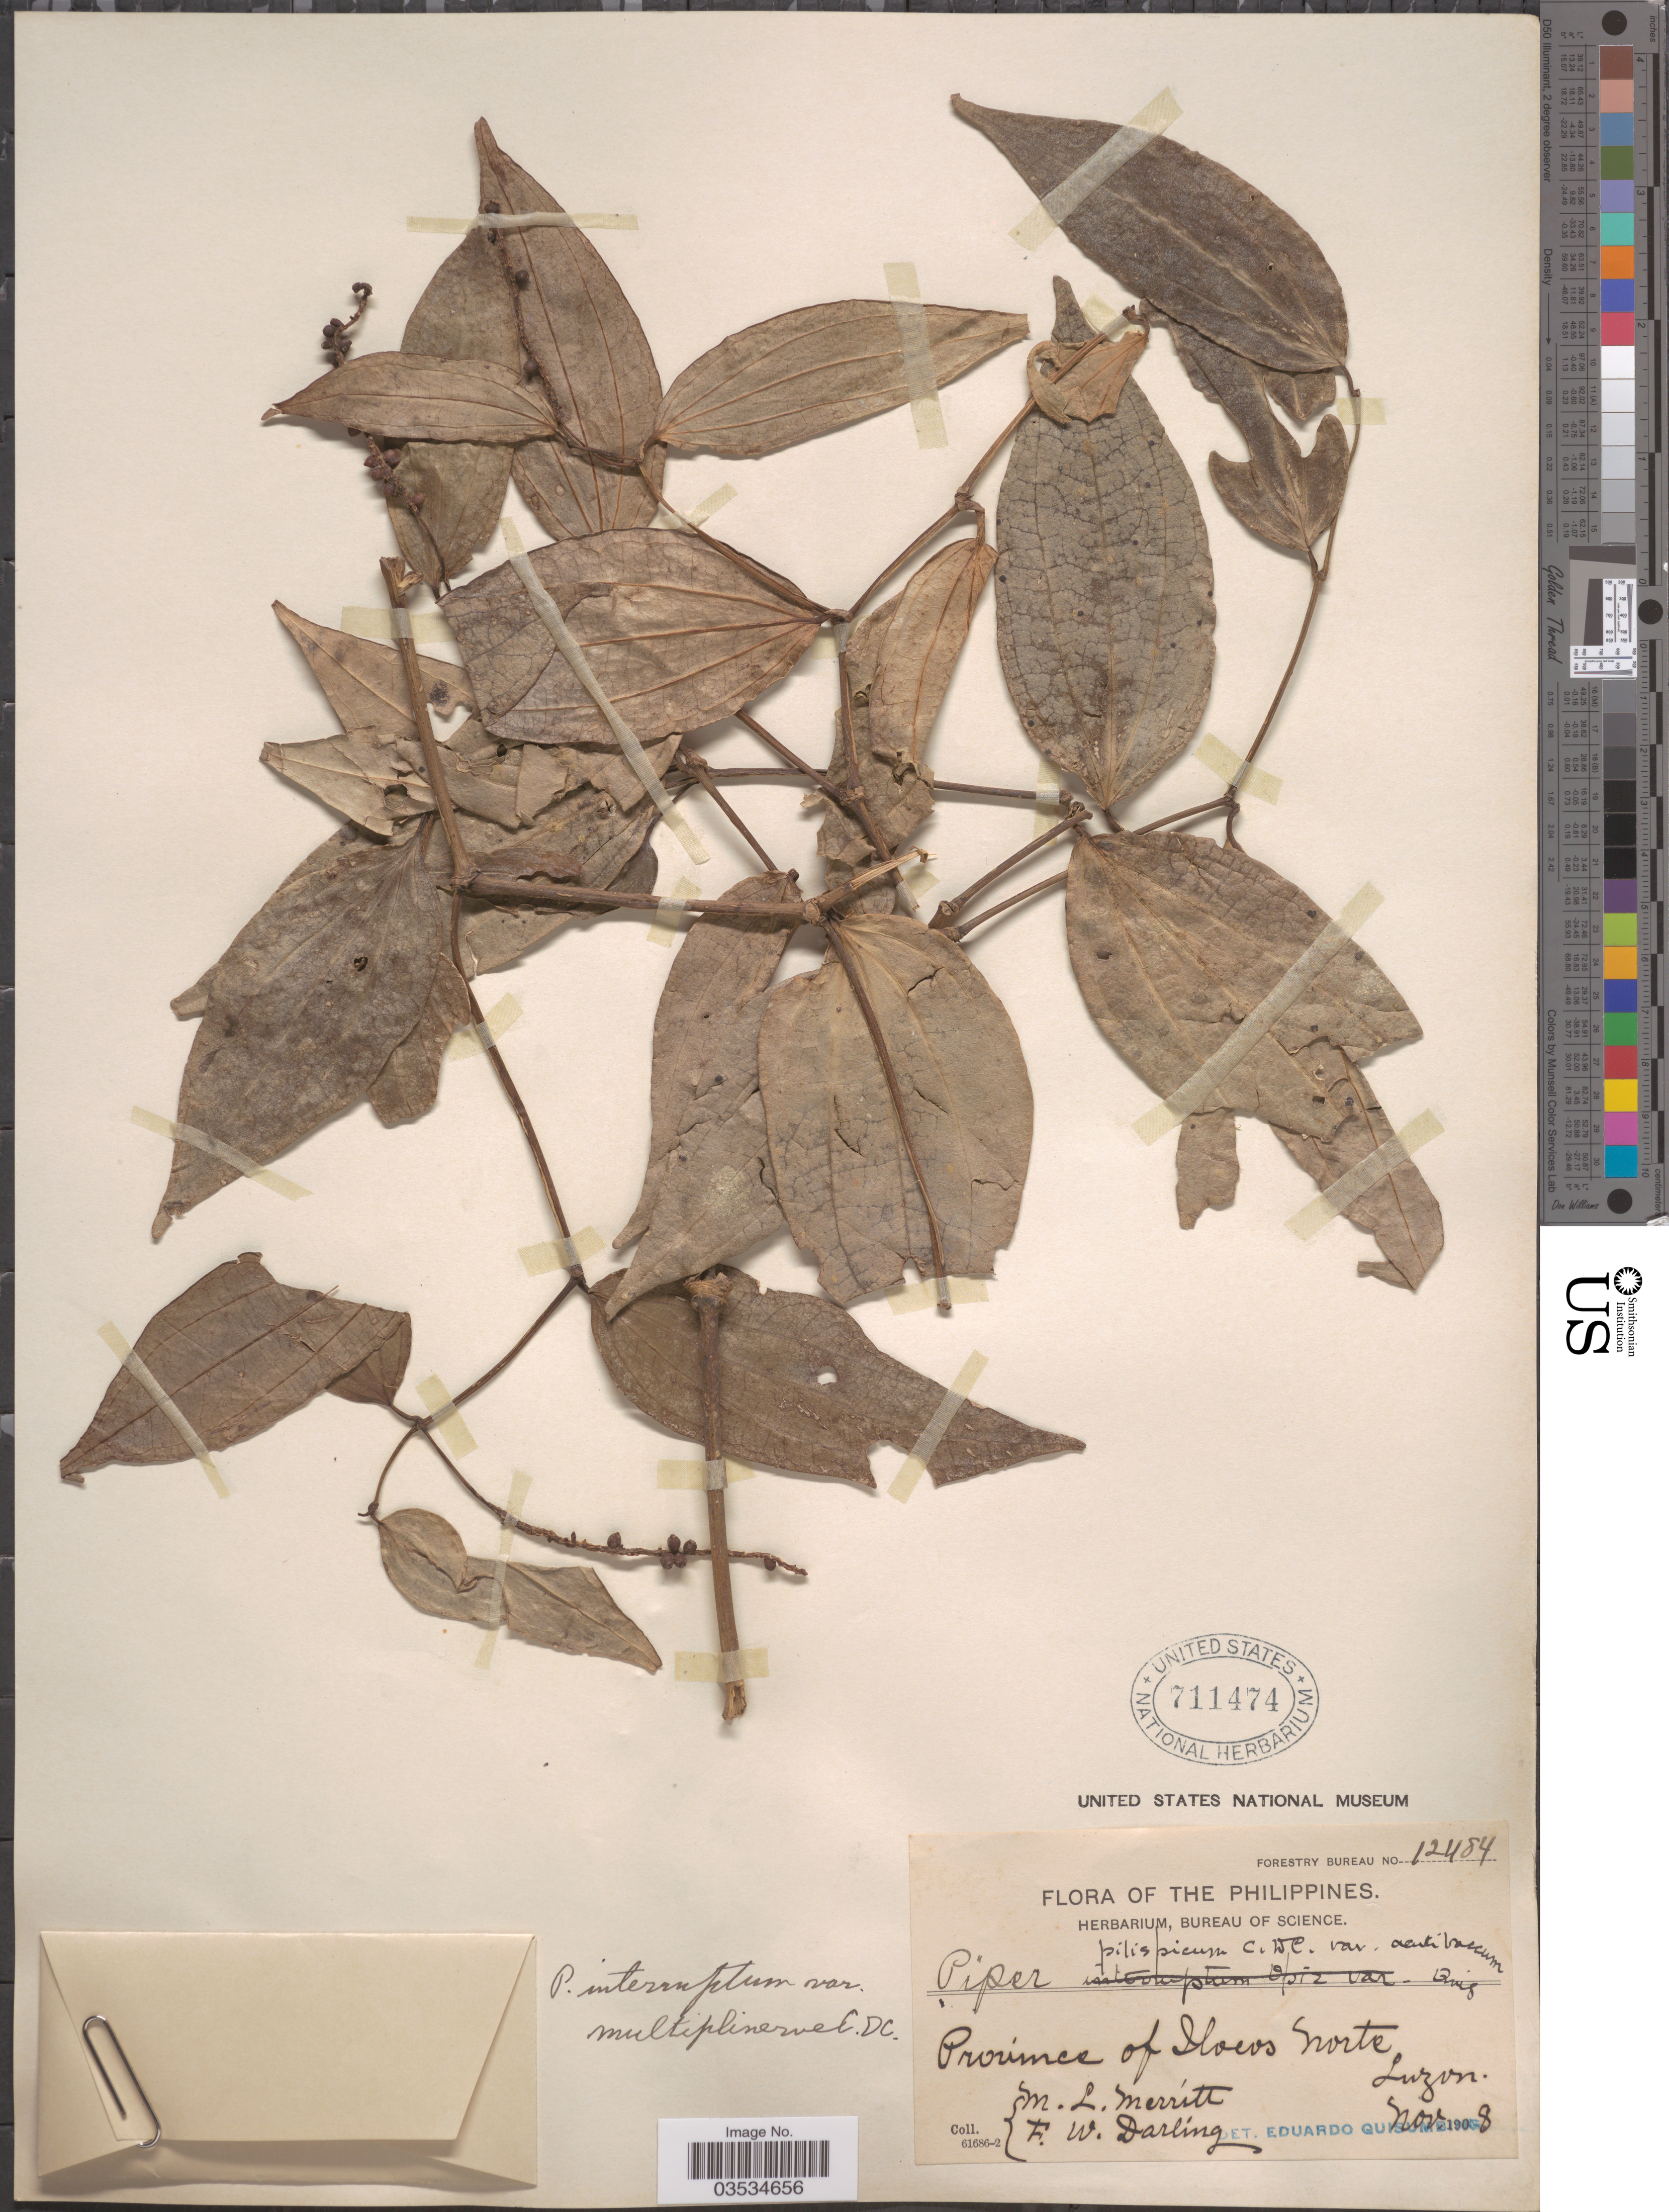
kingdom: Plantae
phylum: Tracheophyta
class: Magnoliopsida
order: Piperales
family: Piperaceae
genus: Piper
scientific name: Piper interruptum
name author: Opiz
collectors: M. L. Merritt & F. Darling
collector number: Forestry Bureau 12484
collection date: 1908-11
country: Philippines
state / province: Ilocos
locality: Province of Ilocos Norte. Luzon.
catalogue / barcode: US 711474